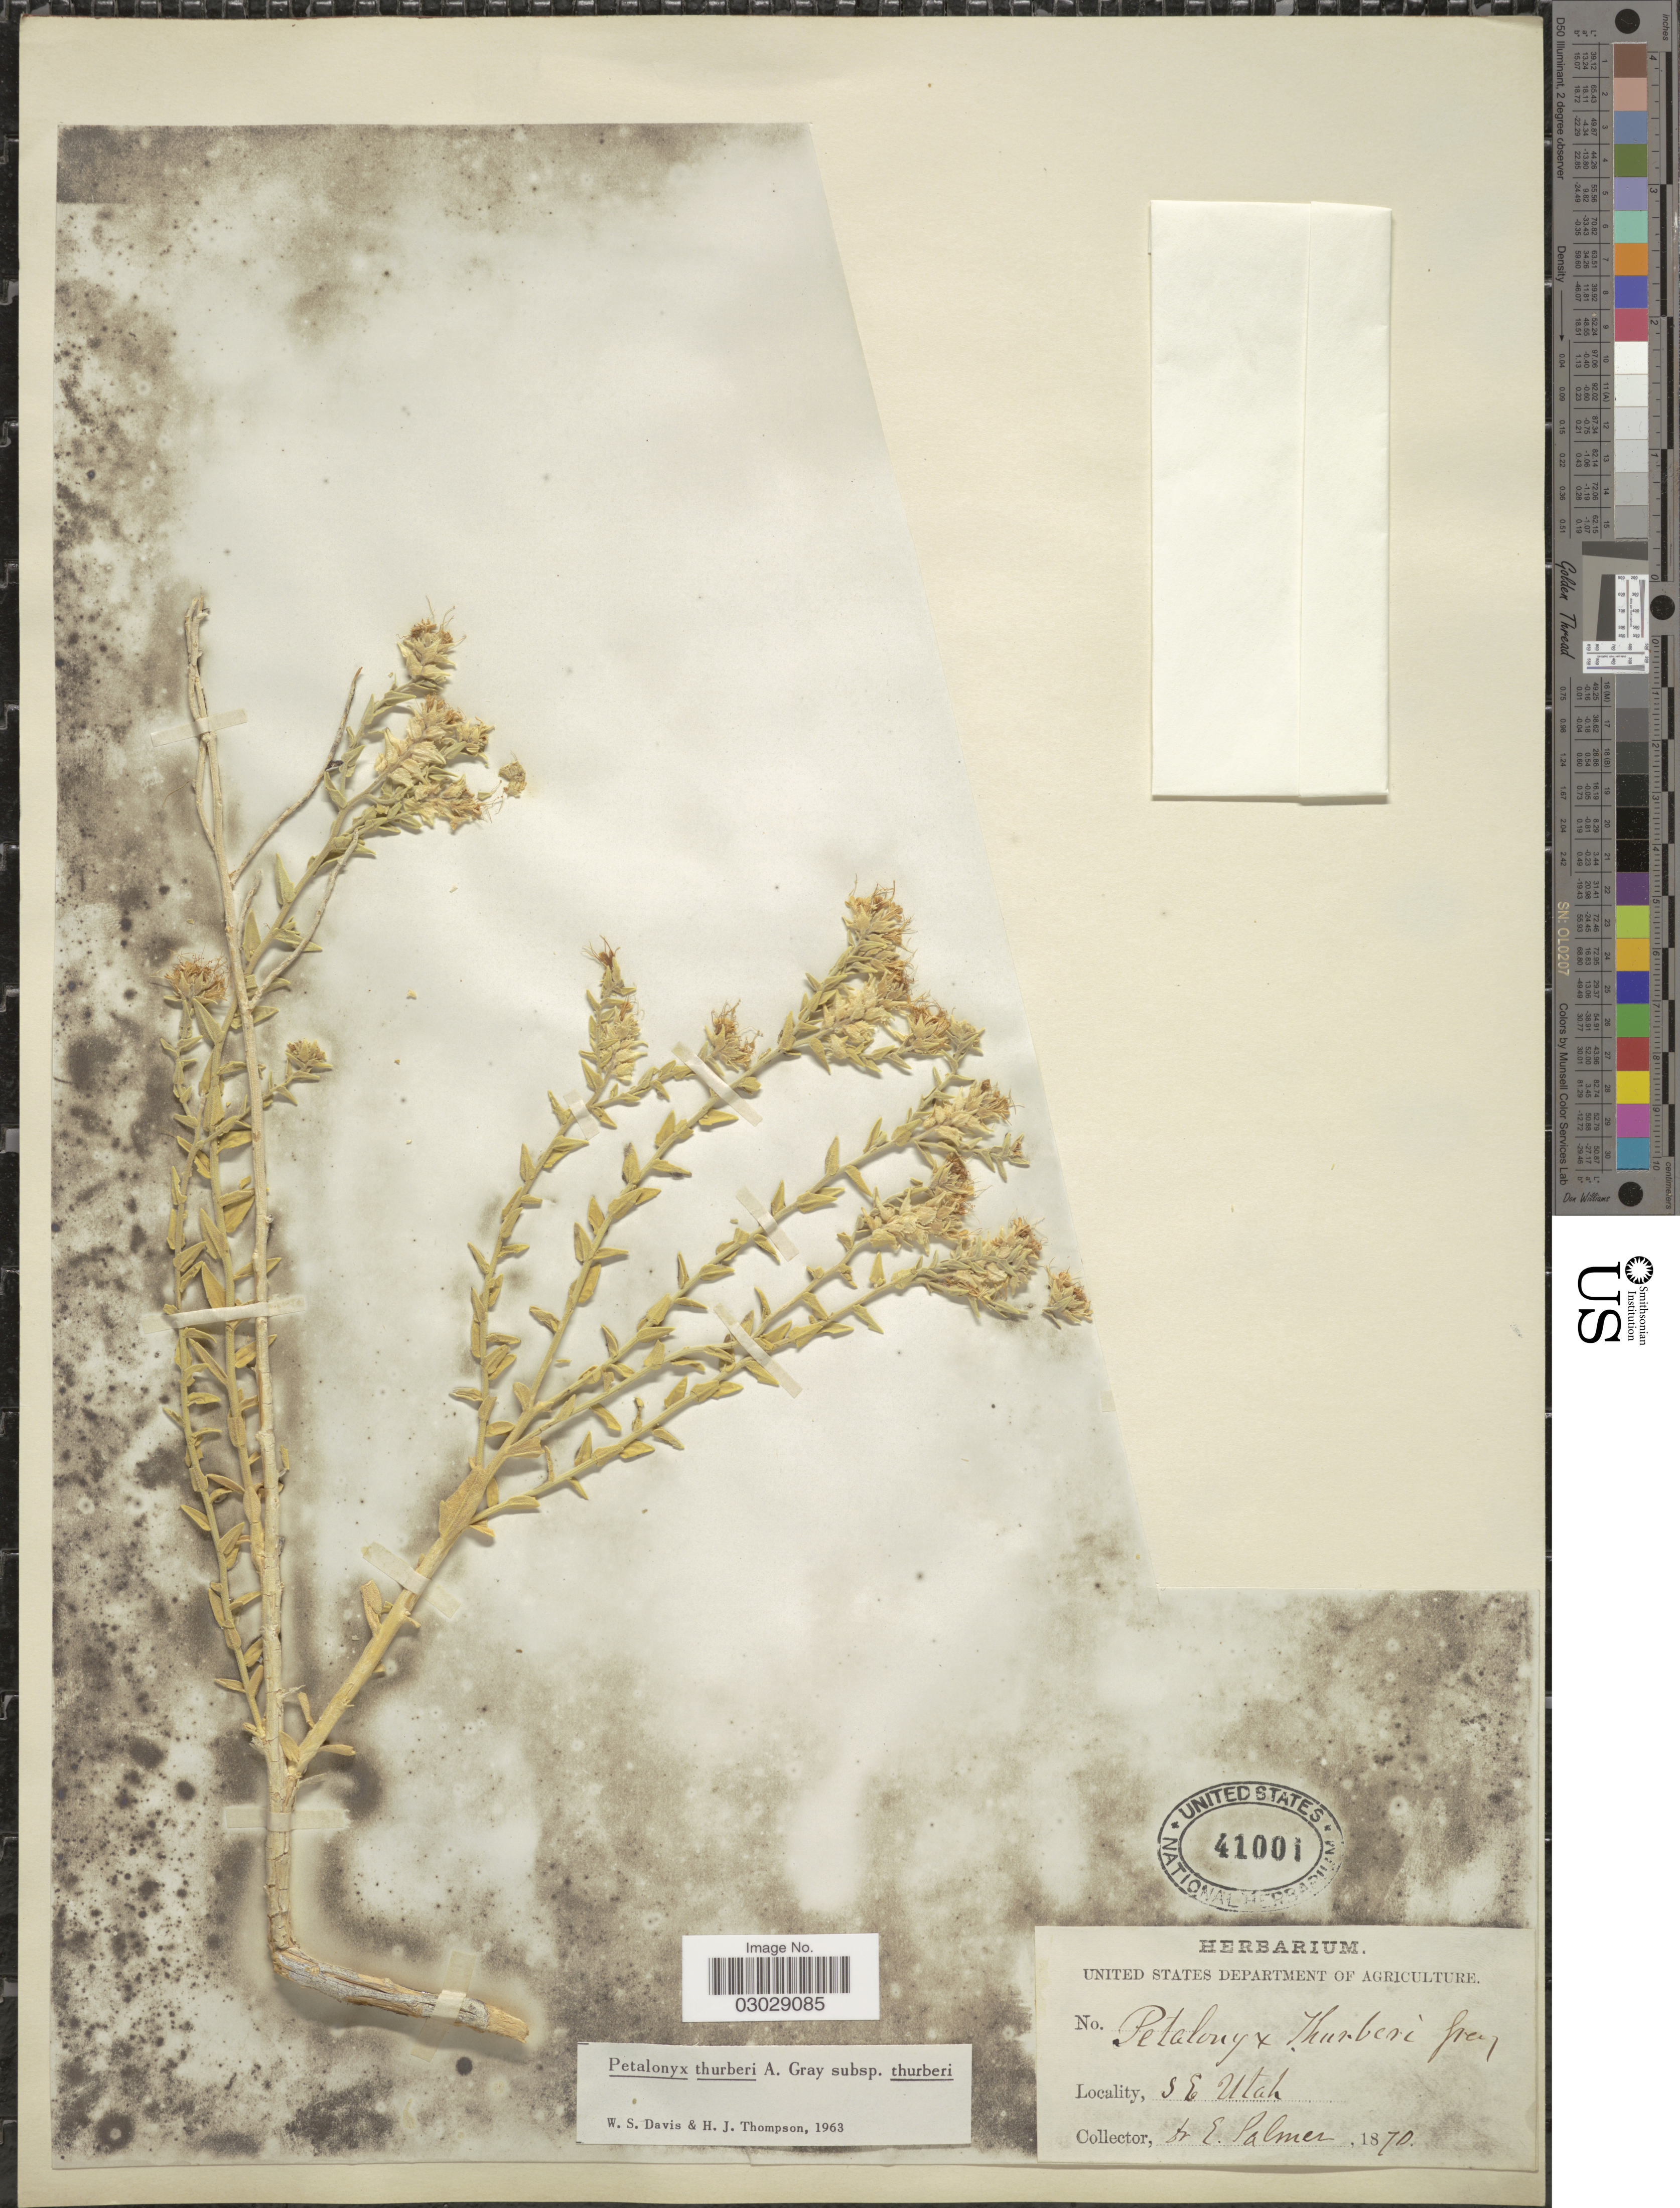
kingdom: Plantae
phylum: Tracheophyta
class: Magnoliopsida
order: Cornales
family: Loasaceae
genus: Petalonyx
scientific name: Petalonyx thurberi subsp. thurberi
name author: A. Gray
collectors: E. Palmer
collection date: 1870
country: United States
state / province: Utah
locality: SE Utah.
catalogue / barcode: US 41001